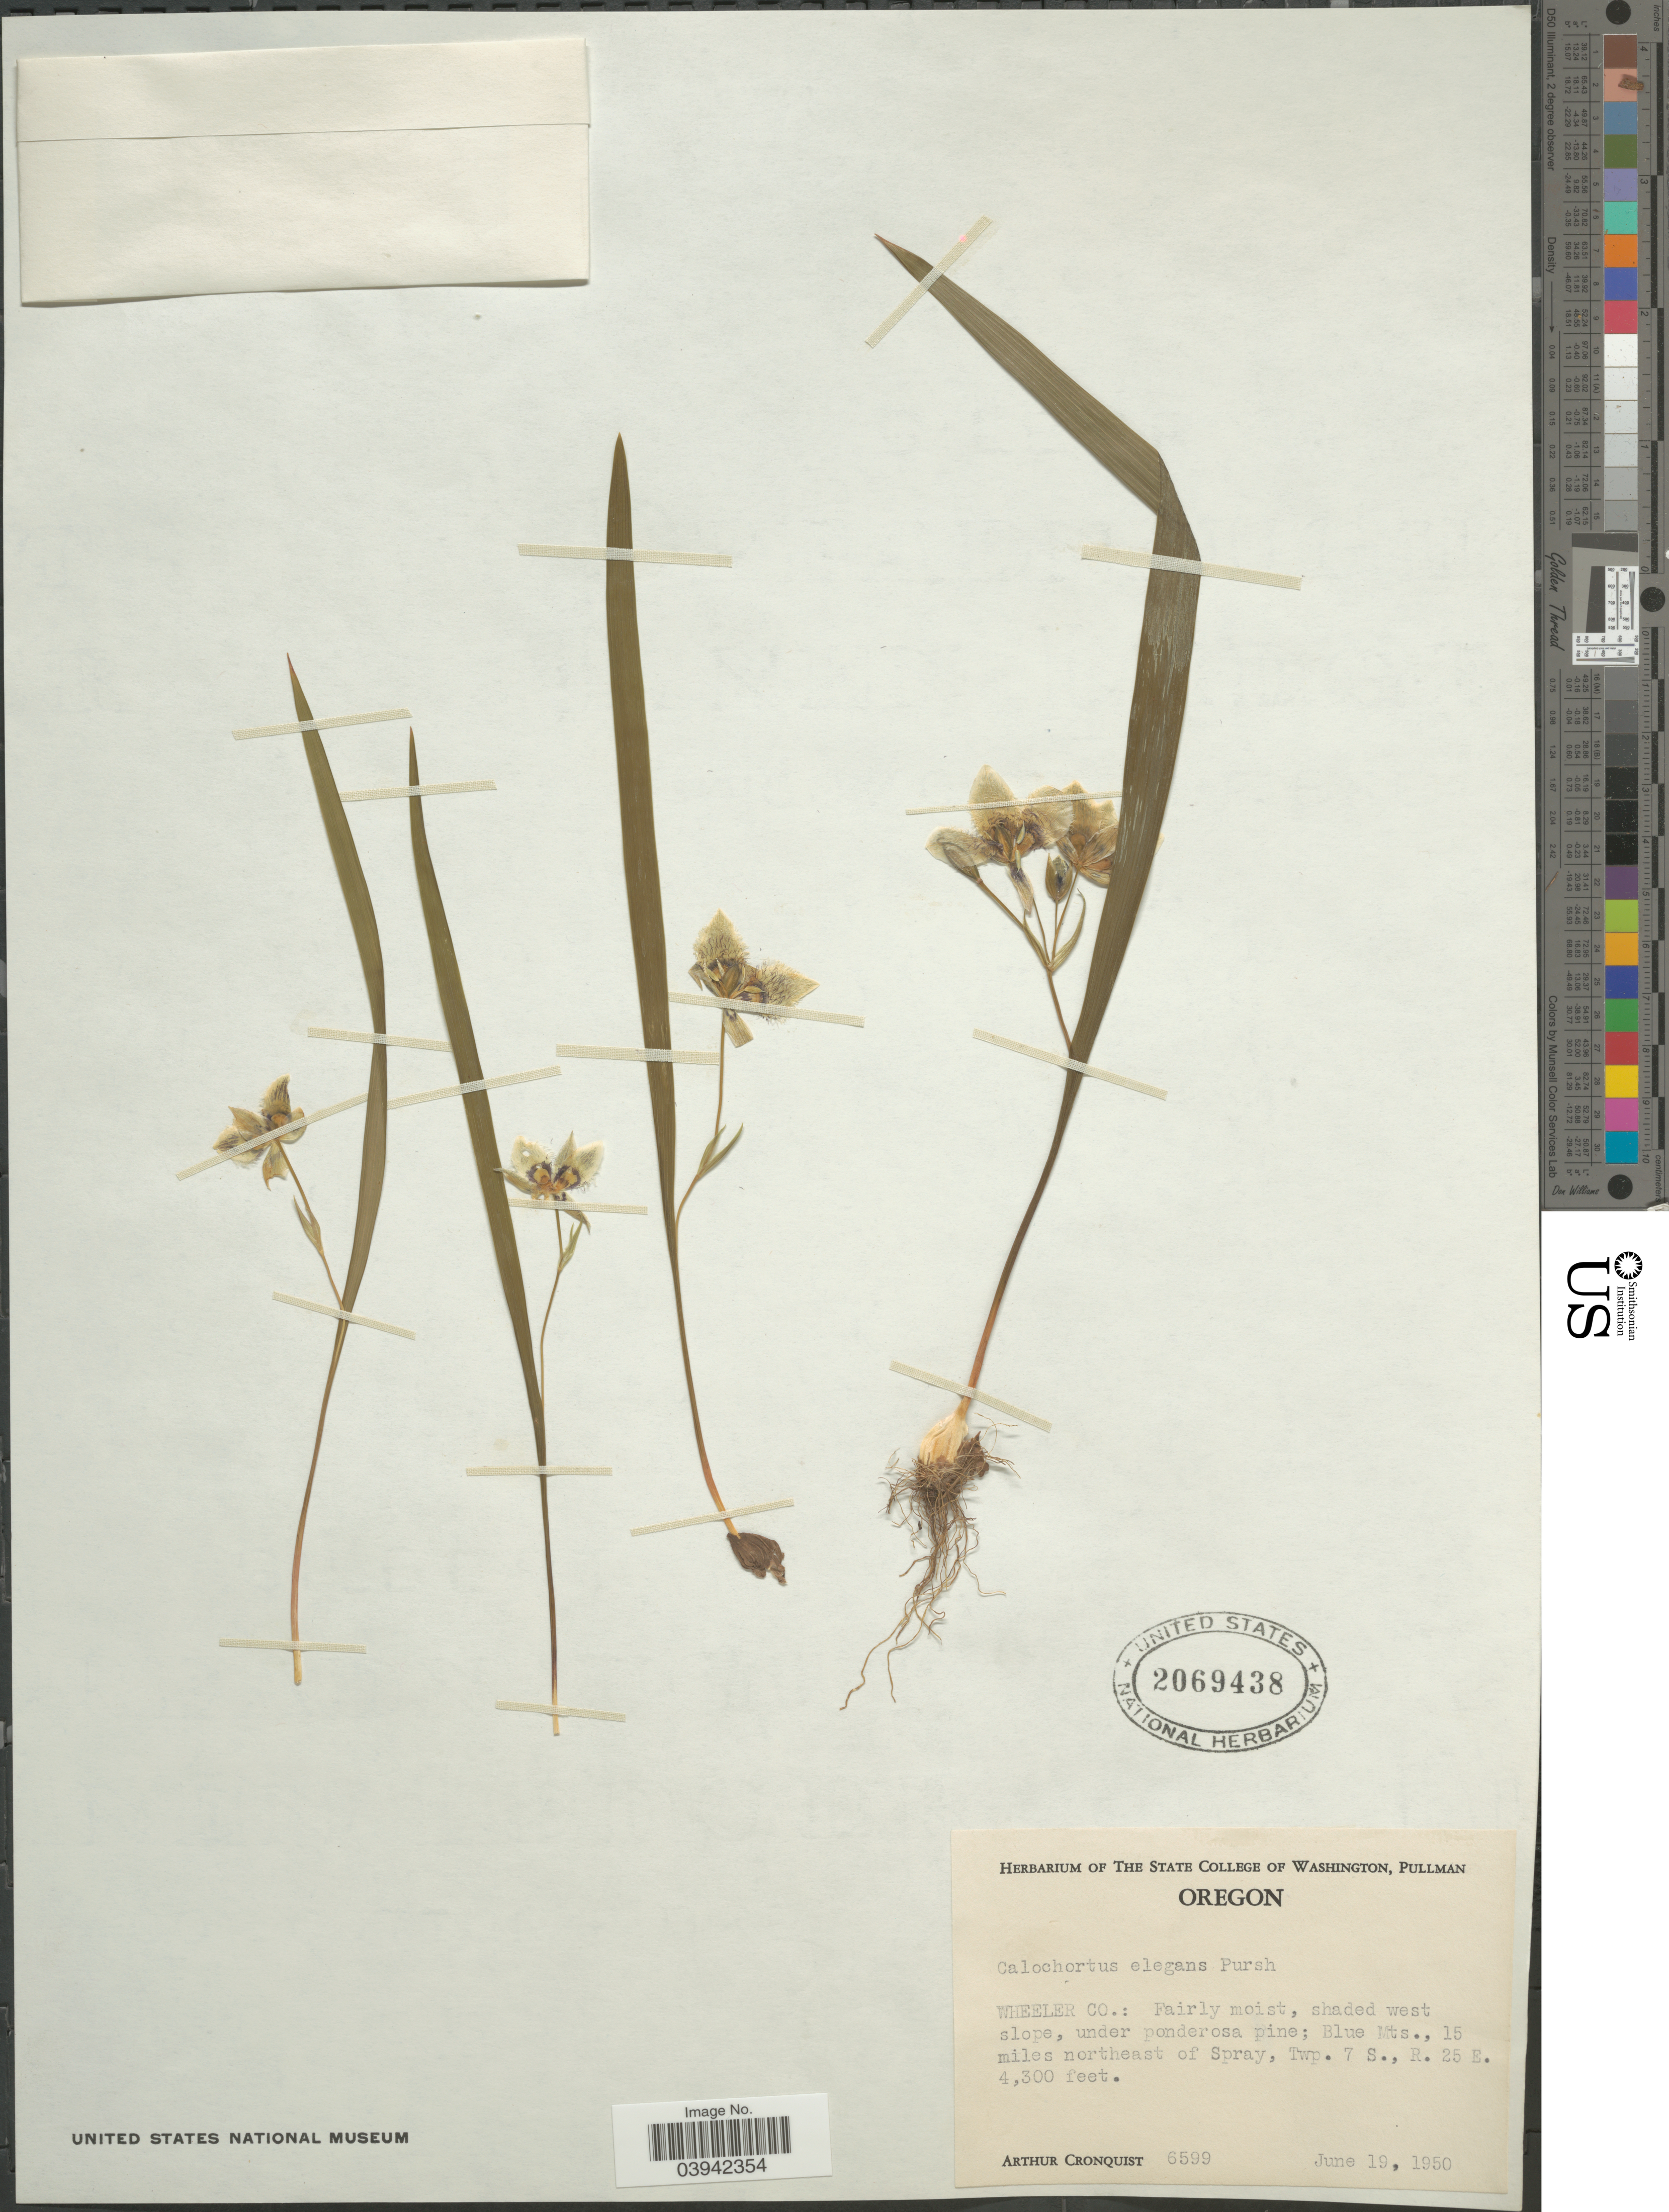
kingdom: Plantae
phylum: Tracheophyta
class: Liliopsida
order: Liliales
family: Liliaceae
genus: Calochortus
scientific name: Calochortus elegans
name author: Pursh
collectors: A. J. Cronquist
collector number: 6599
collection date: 1950-06-19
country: United States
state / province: Oregon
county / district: Wheeler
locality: Wheeler Co.: Fairly moist, shaded west slope, under ponderosa pine; Blue Mts., 15 miels northeast of Spray, Twp. 7 S., R. 25 E.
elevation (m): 1311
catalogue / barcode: US 2069438